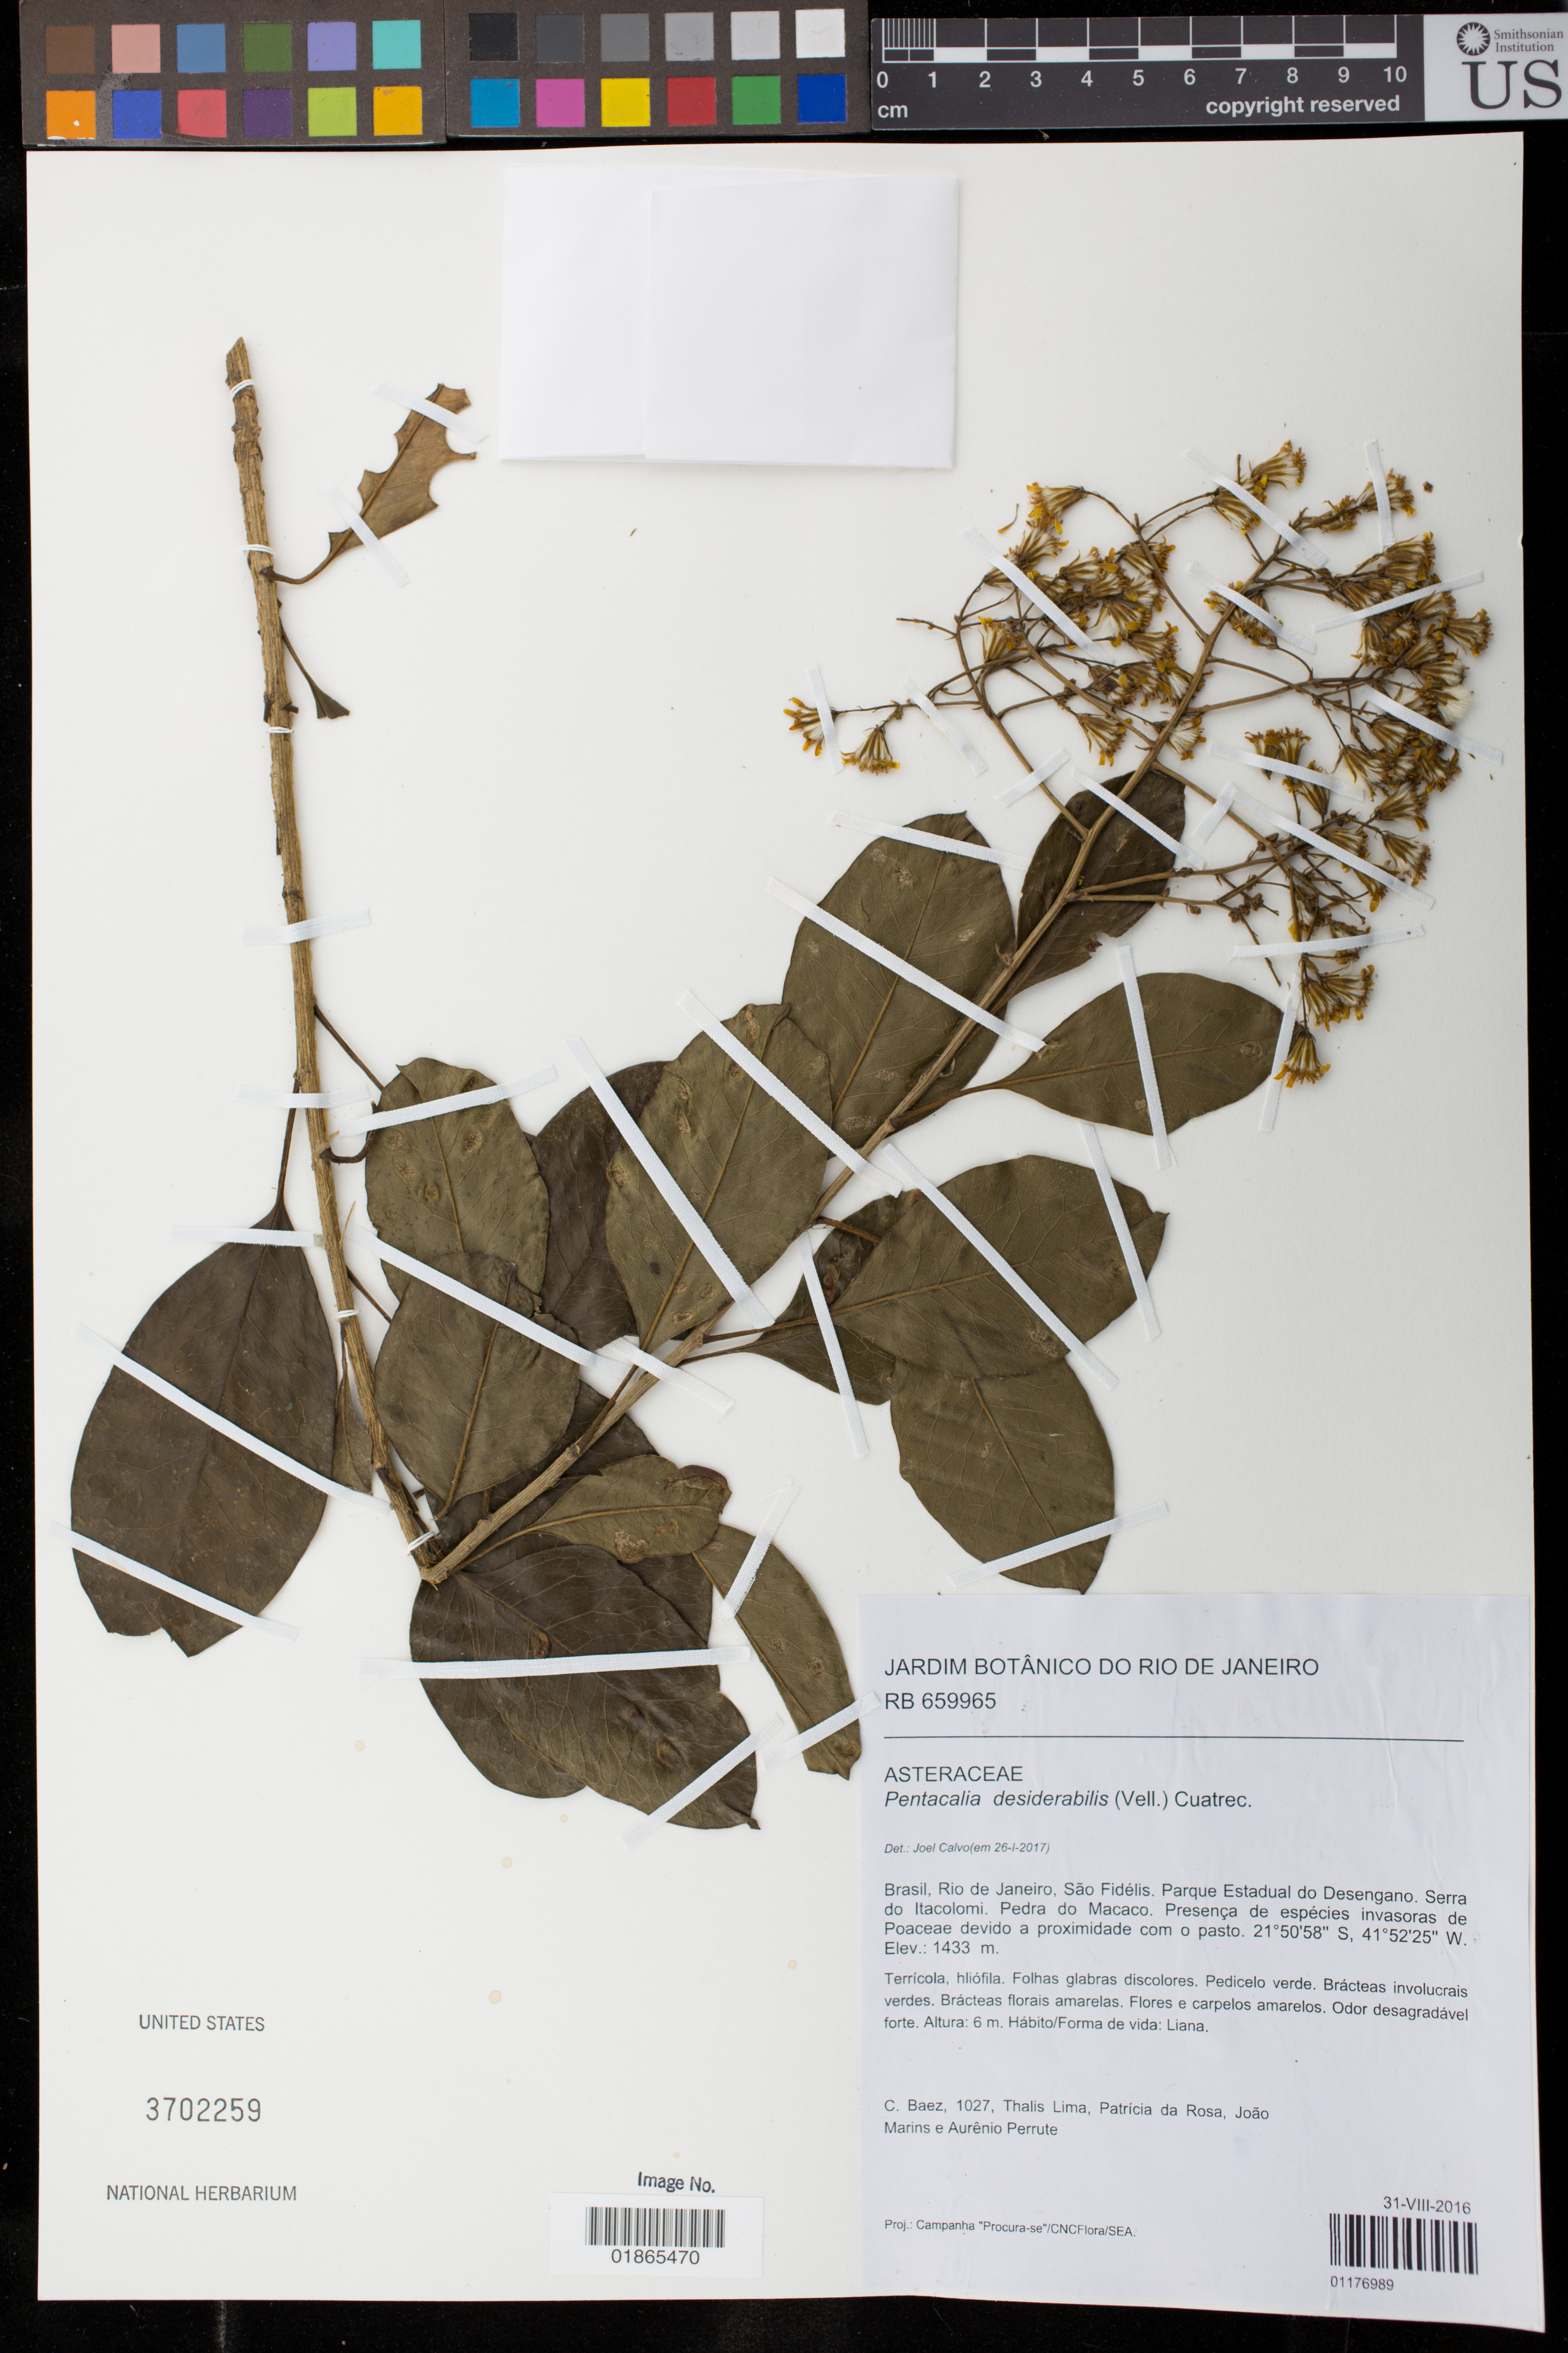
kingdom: Plantae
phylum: Tracheophyta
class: Magnoliopsida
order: Asterales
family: Asteraceae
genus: Pentacalia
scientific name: Pentacalia desiderabilis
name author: (Vell.) Cuatrec.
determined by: Calvo, Joel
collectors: C. Baez, T. Lima, P. Rosa, J. Marins & A. Perrute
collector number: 1027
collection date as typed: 31-VIII-2016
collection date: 2016-08-31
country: Brazil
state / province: Rio de Janeiro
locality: São Fidélis. Parque Estadual do Desengano. Serra do Itacolomi. Pedra do Macaco.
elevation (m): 1433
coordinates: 21 50 58 S, 41 52 25 W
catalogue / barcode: US 3702259